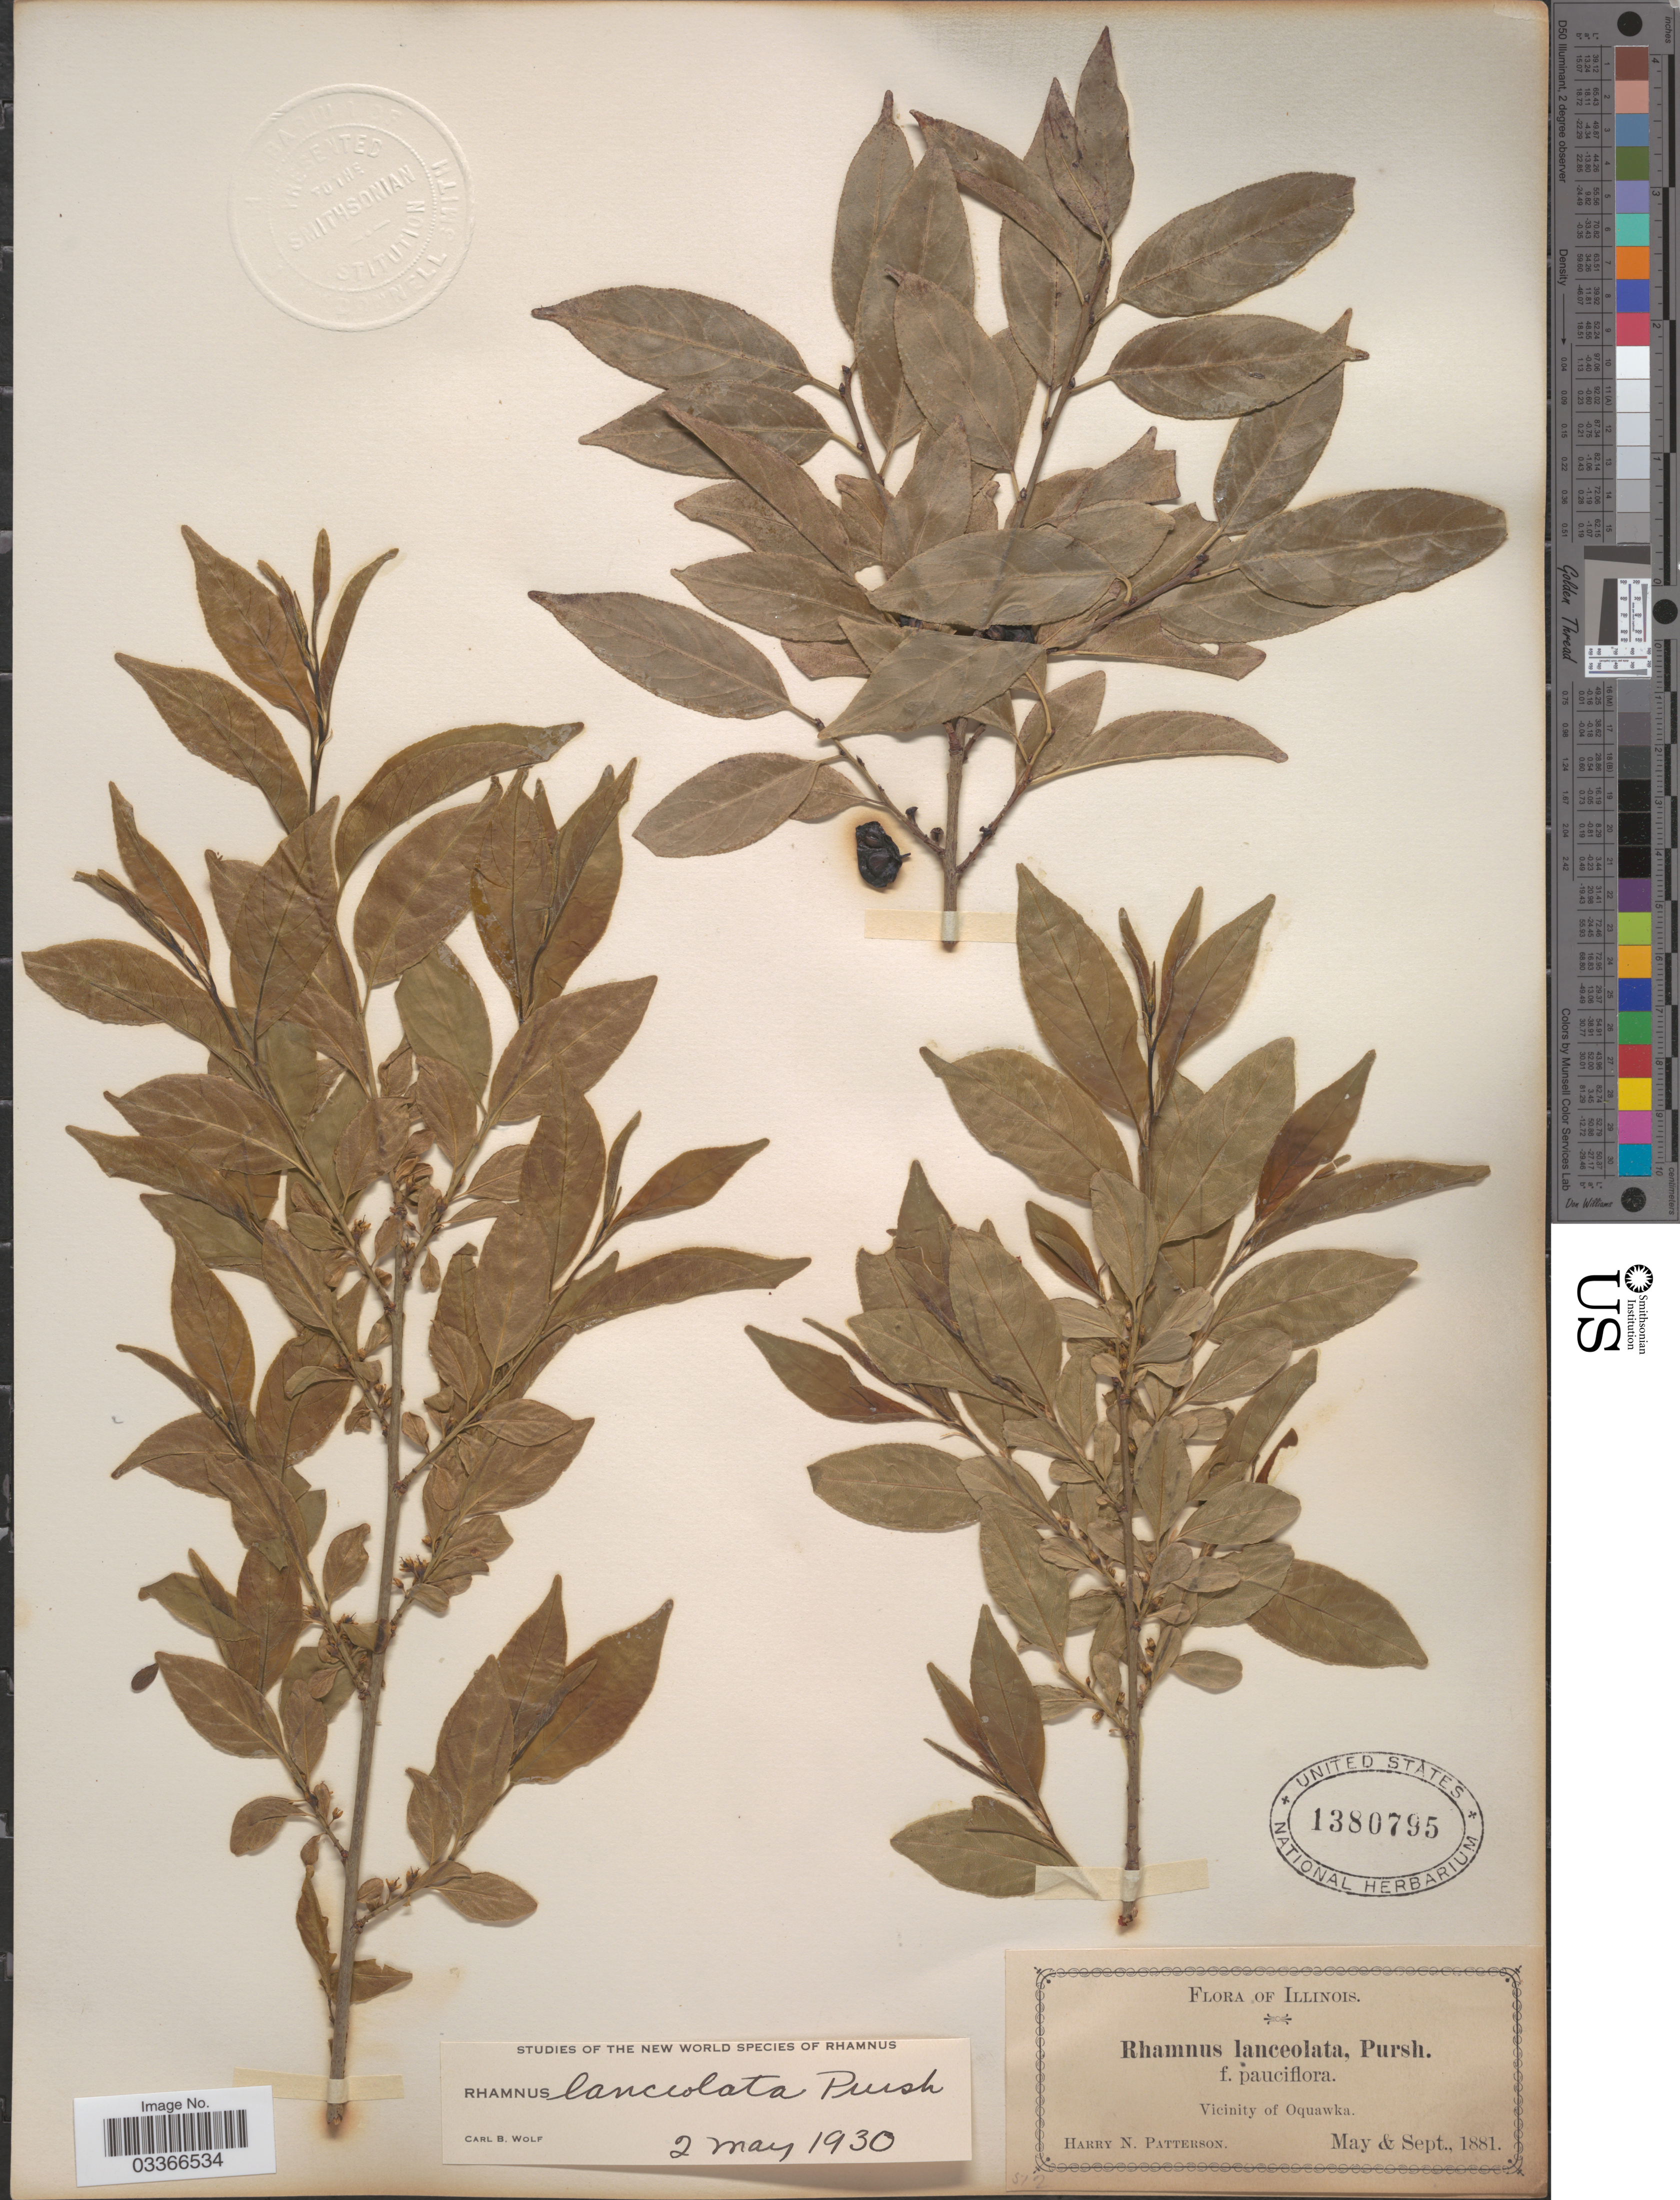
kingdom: Plantae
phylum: Tracheophyta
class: Magnoliopsida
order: Rosales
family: Rhamnaceae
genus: Rhamnus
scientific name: Rhamnus lanceolata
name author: Pursh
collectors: H. N. Patterson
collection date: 1881-05/1881-09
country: United States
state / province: Illinois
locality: Vicinity of Oquawka.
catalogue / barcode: US 1380795